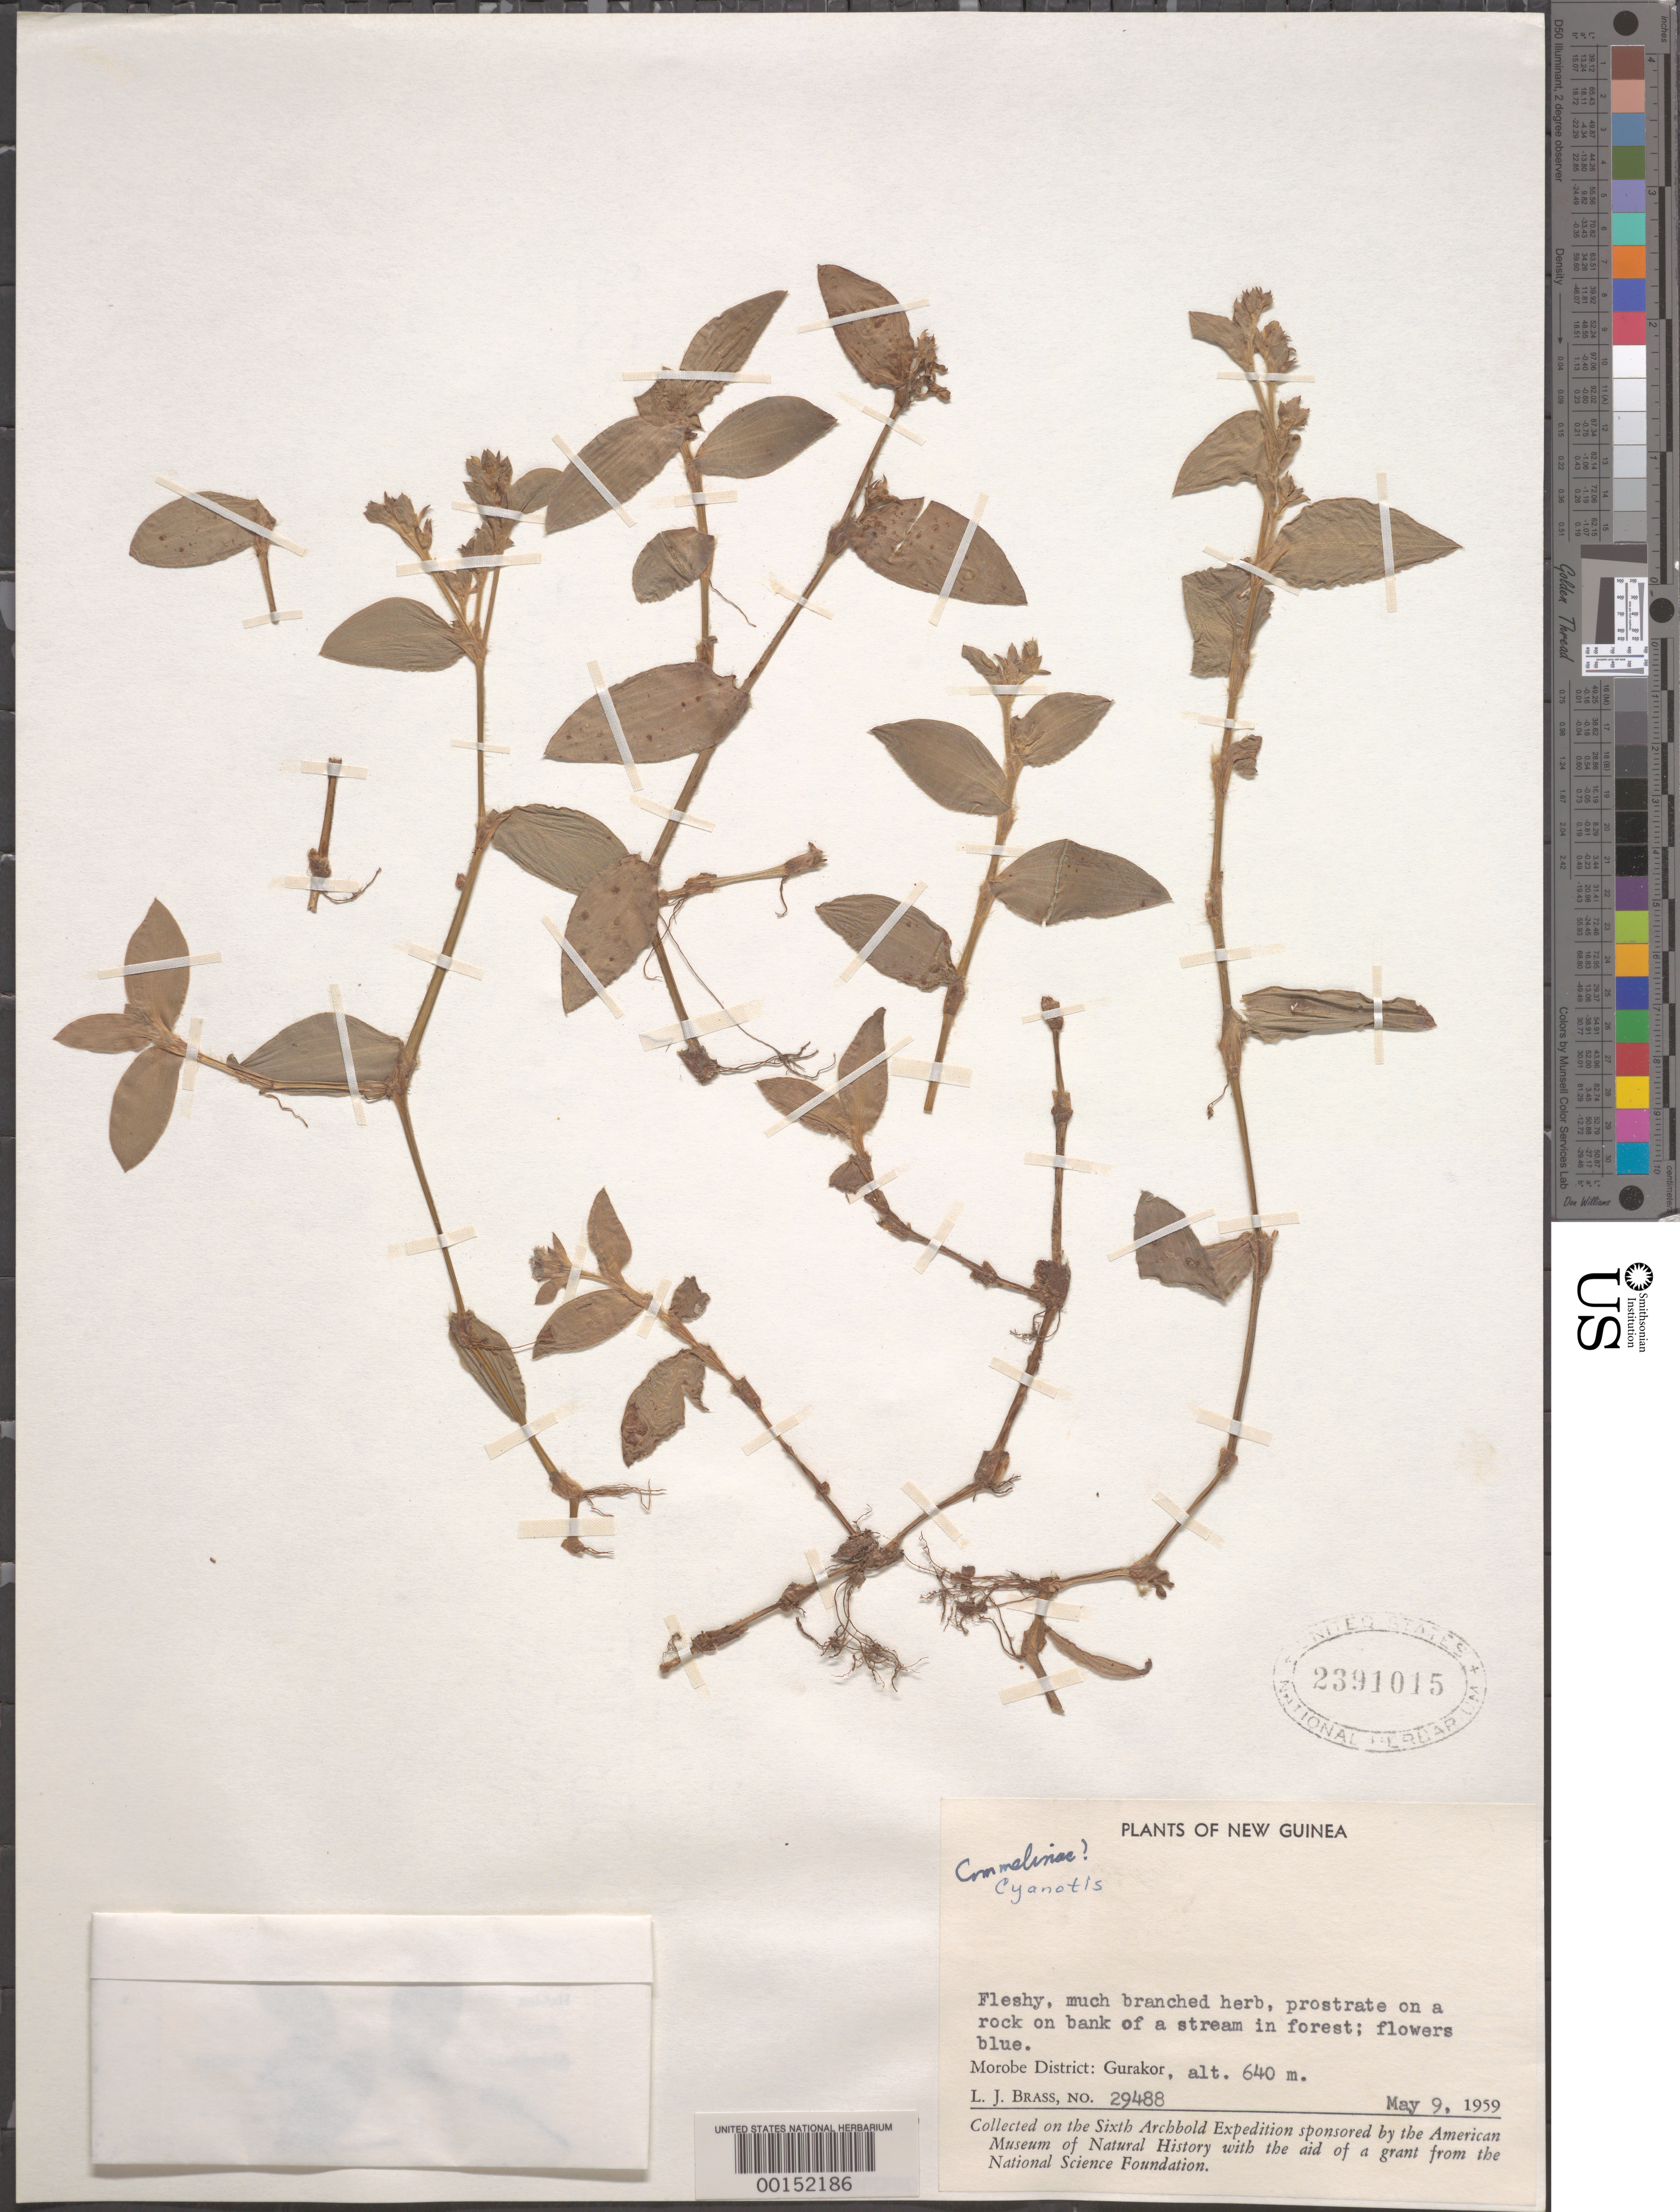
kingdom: Plantae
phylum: Tracheophyta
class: Liliopsida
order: Commelinales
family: Commelinaceae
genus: Belosynapsis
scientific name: Belosynapsis sp.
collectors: L. J. Brass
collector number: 29488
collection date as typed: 09 May 1959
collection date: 1959-05-09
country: Papua New Guinea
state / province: Morobe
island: New Guinea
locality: Gurakor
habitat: Rock stream bank; forest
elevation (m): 640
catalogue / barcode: US 2391015